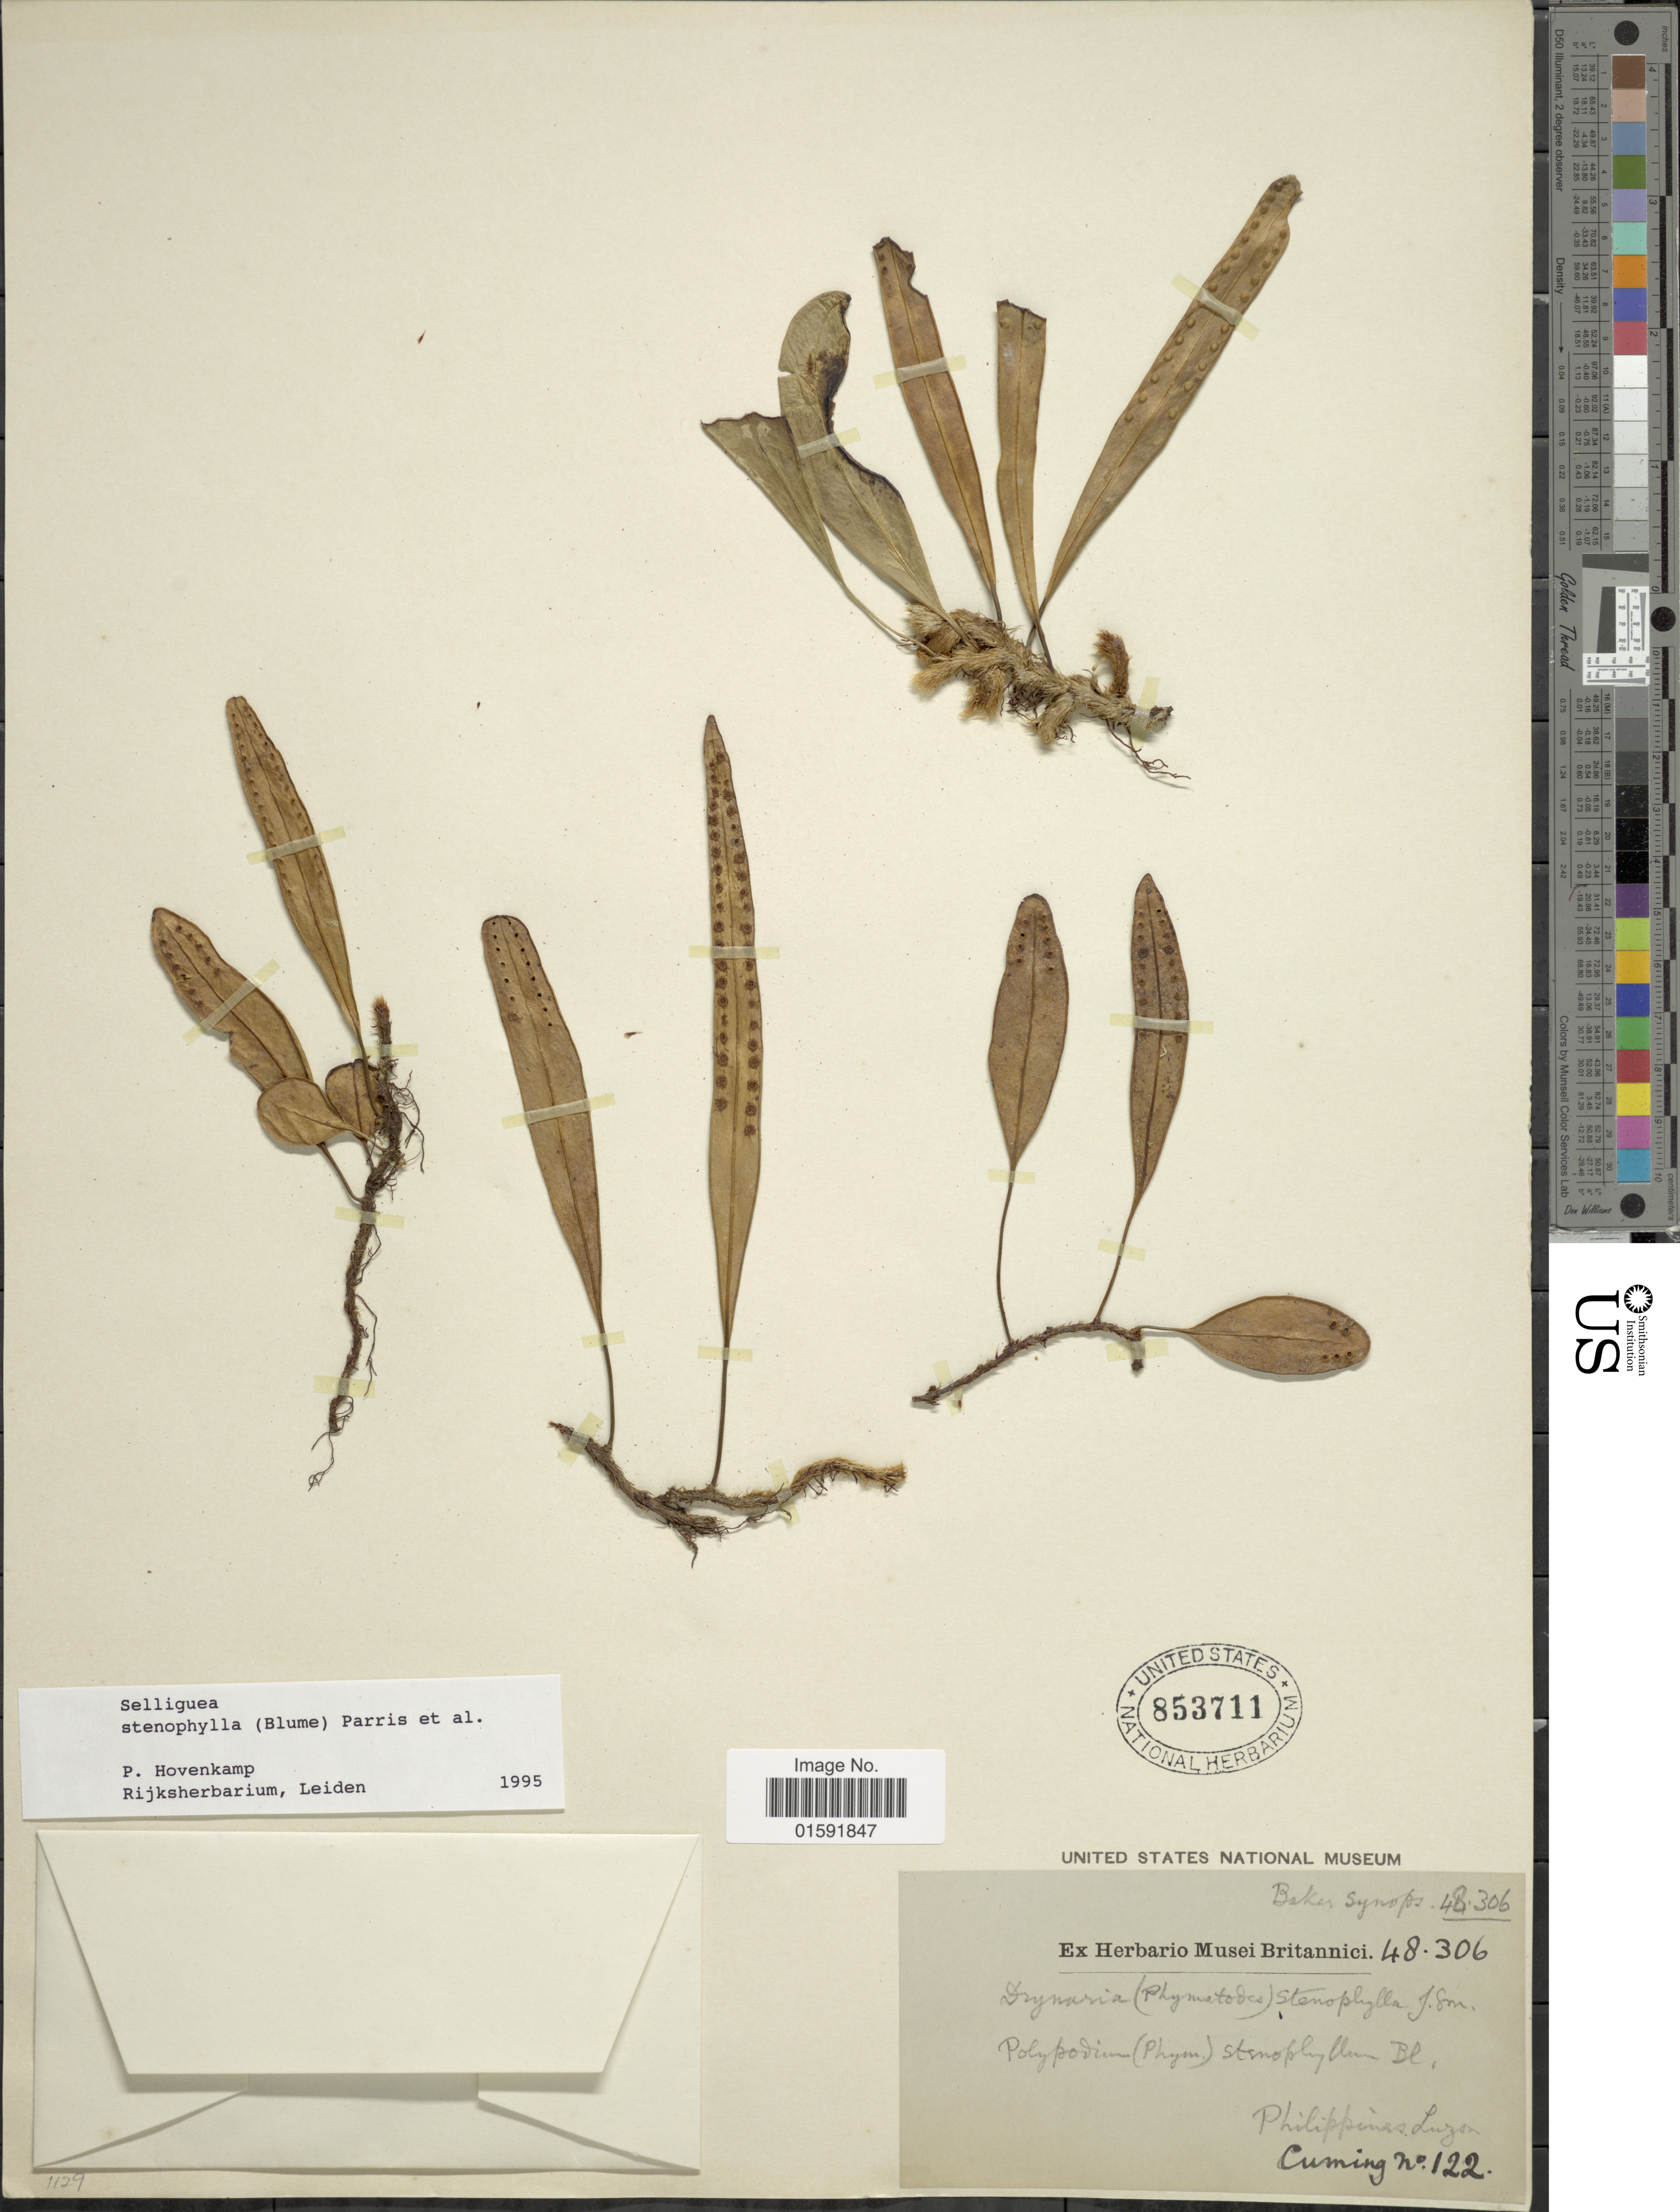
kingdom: Plantae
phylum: Tracheophyta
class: Polypodiopsida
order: Polypodiales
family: Polypodiaceae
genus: Selliguea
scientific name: Selliguea stenophylla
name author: (Blume)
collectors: -. Cuming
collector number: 122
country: Philippines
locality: Luzon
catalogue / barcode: US 853711